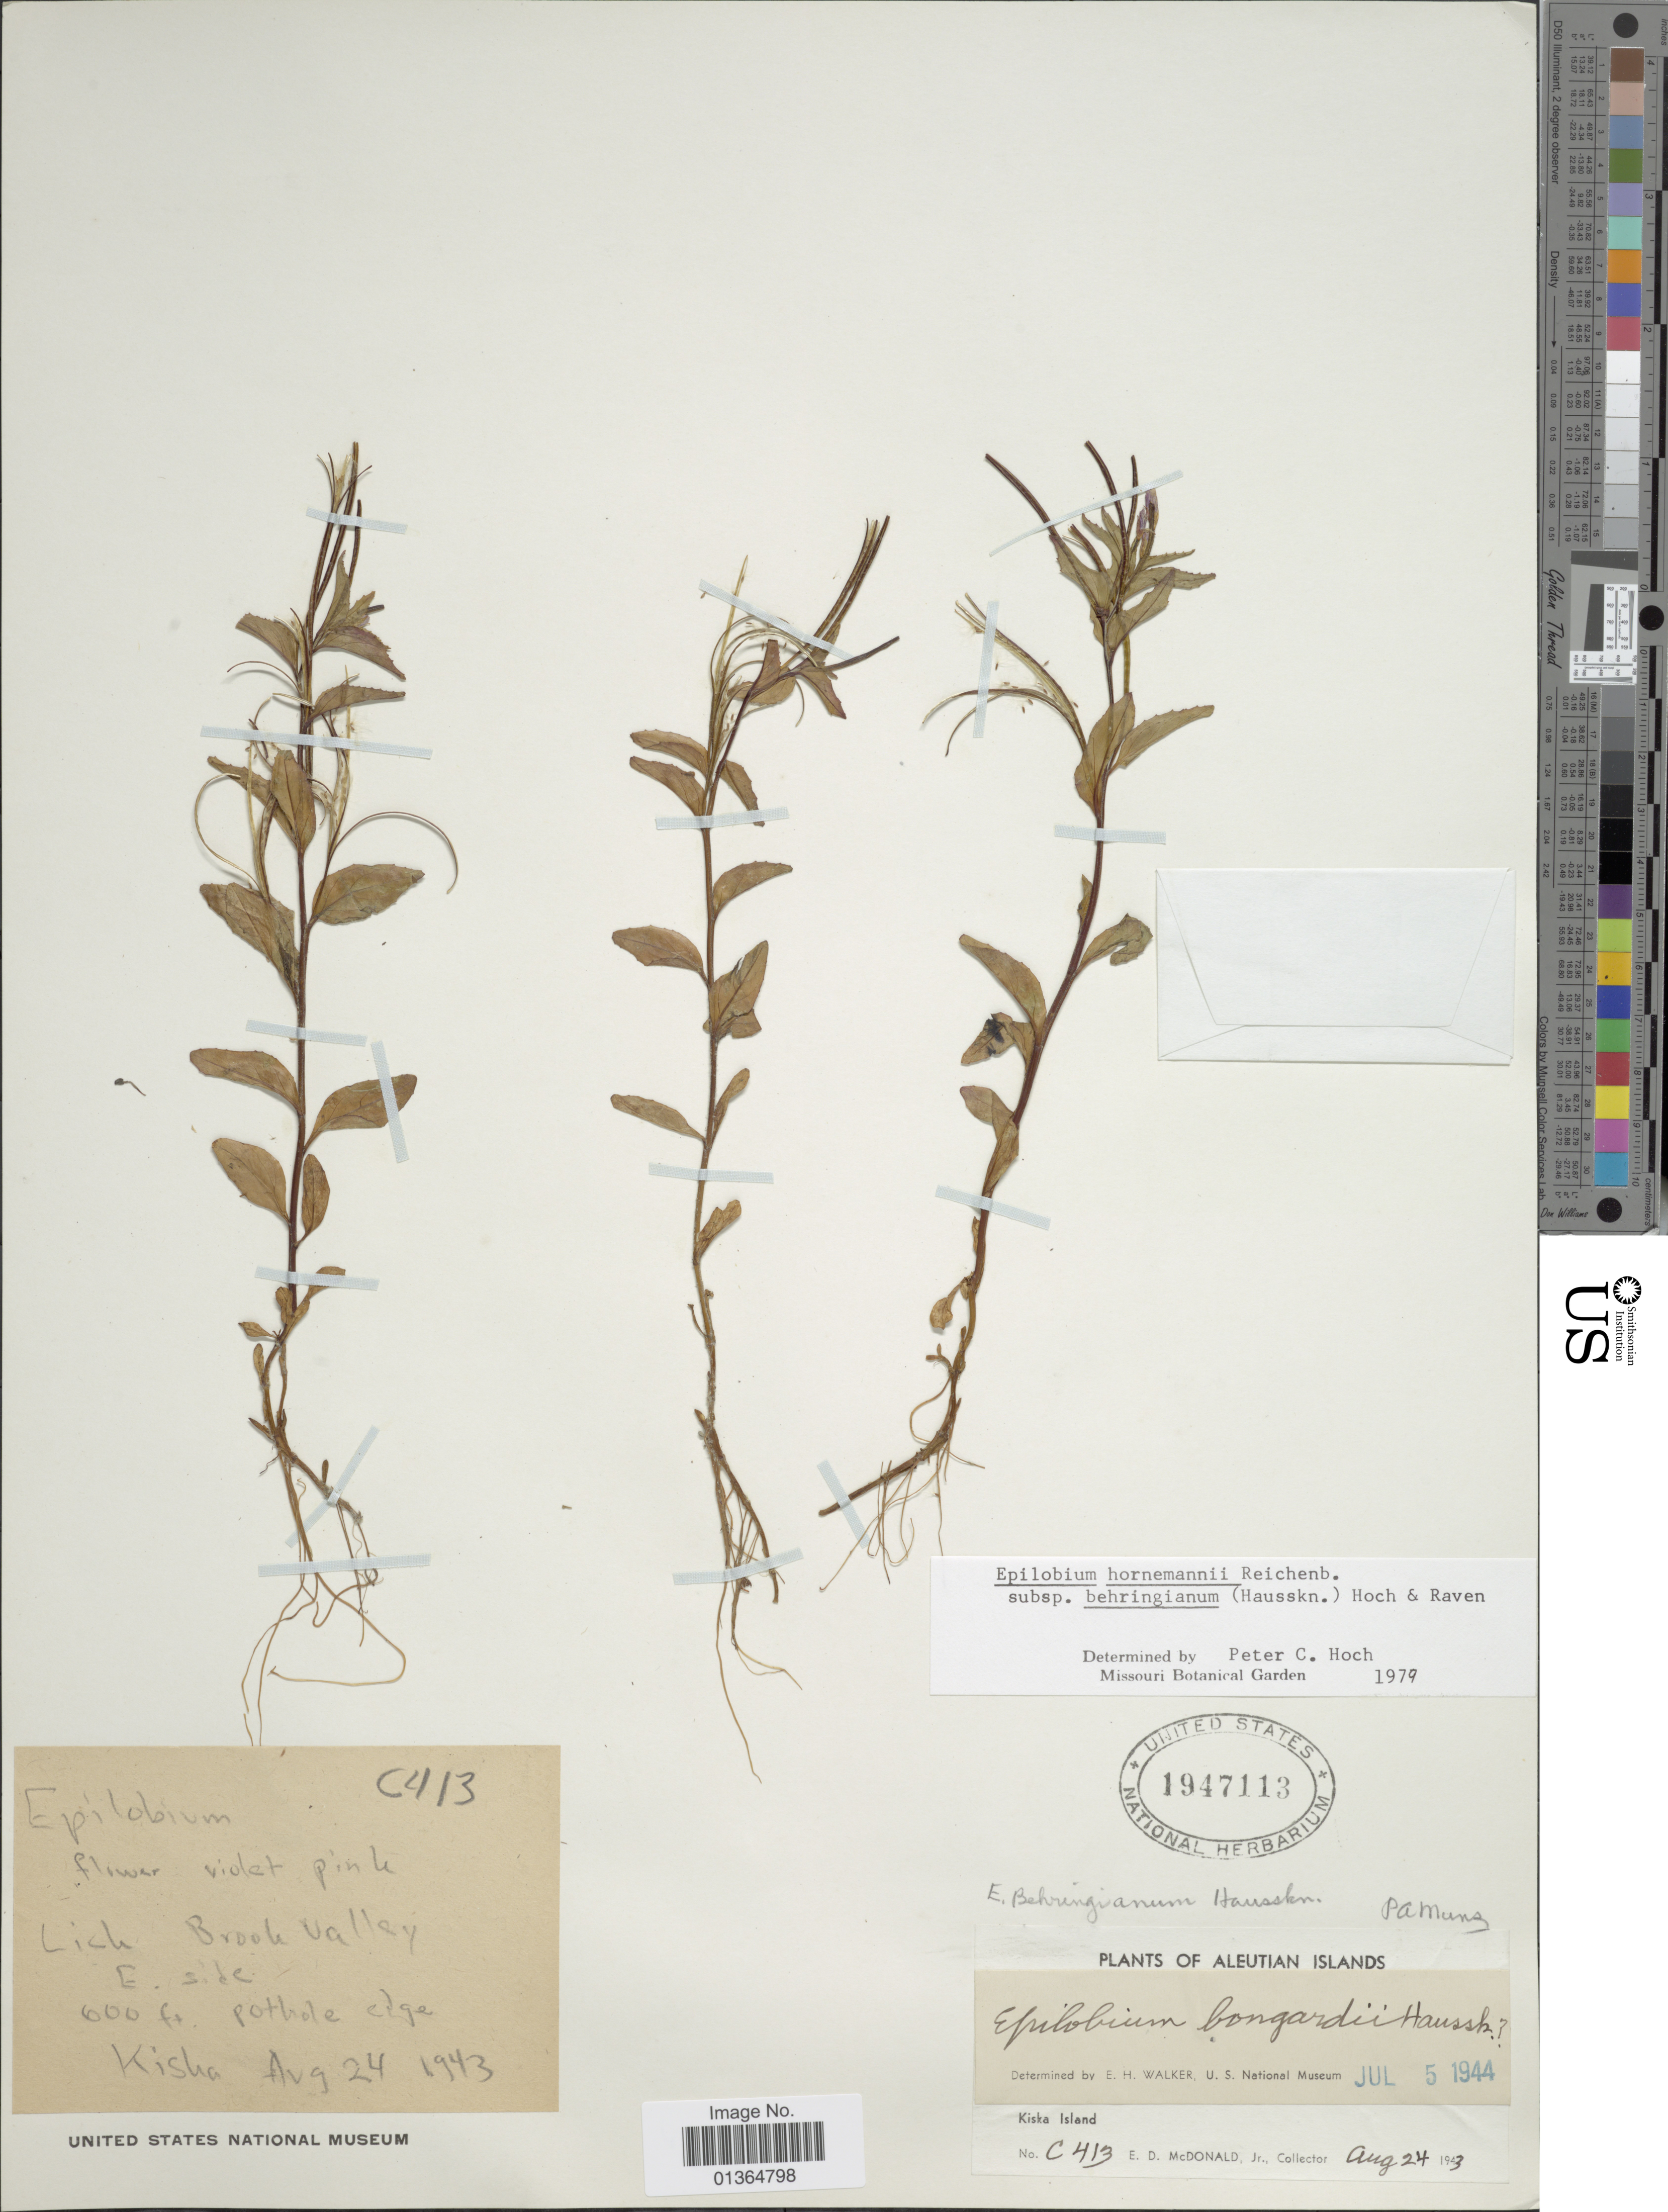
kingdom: Plantae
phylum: Tracheophyta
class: Magnoliopsida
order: Myrtales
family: Onagraceae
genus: Epilobium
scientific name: Epilobium hornemannii subsp. behringianum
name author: (Hausskn.) Hoch & P.H. Raven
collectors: E. D. McDonald Jr.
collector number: C413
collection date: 1943-08-24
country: United States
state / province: Alaska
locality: Aleutian Islands. Kiska Island. Lick, Brook Valley E. side.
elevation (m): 183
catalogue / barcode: US 1947113